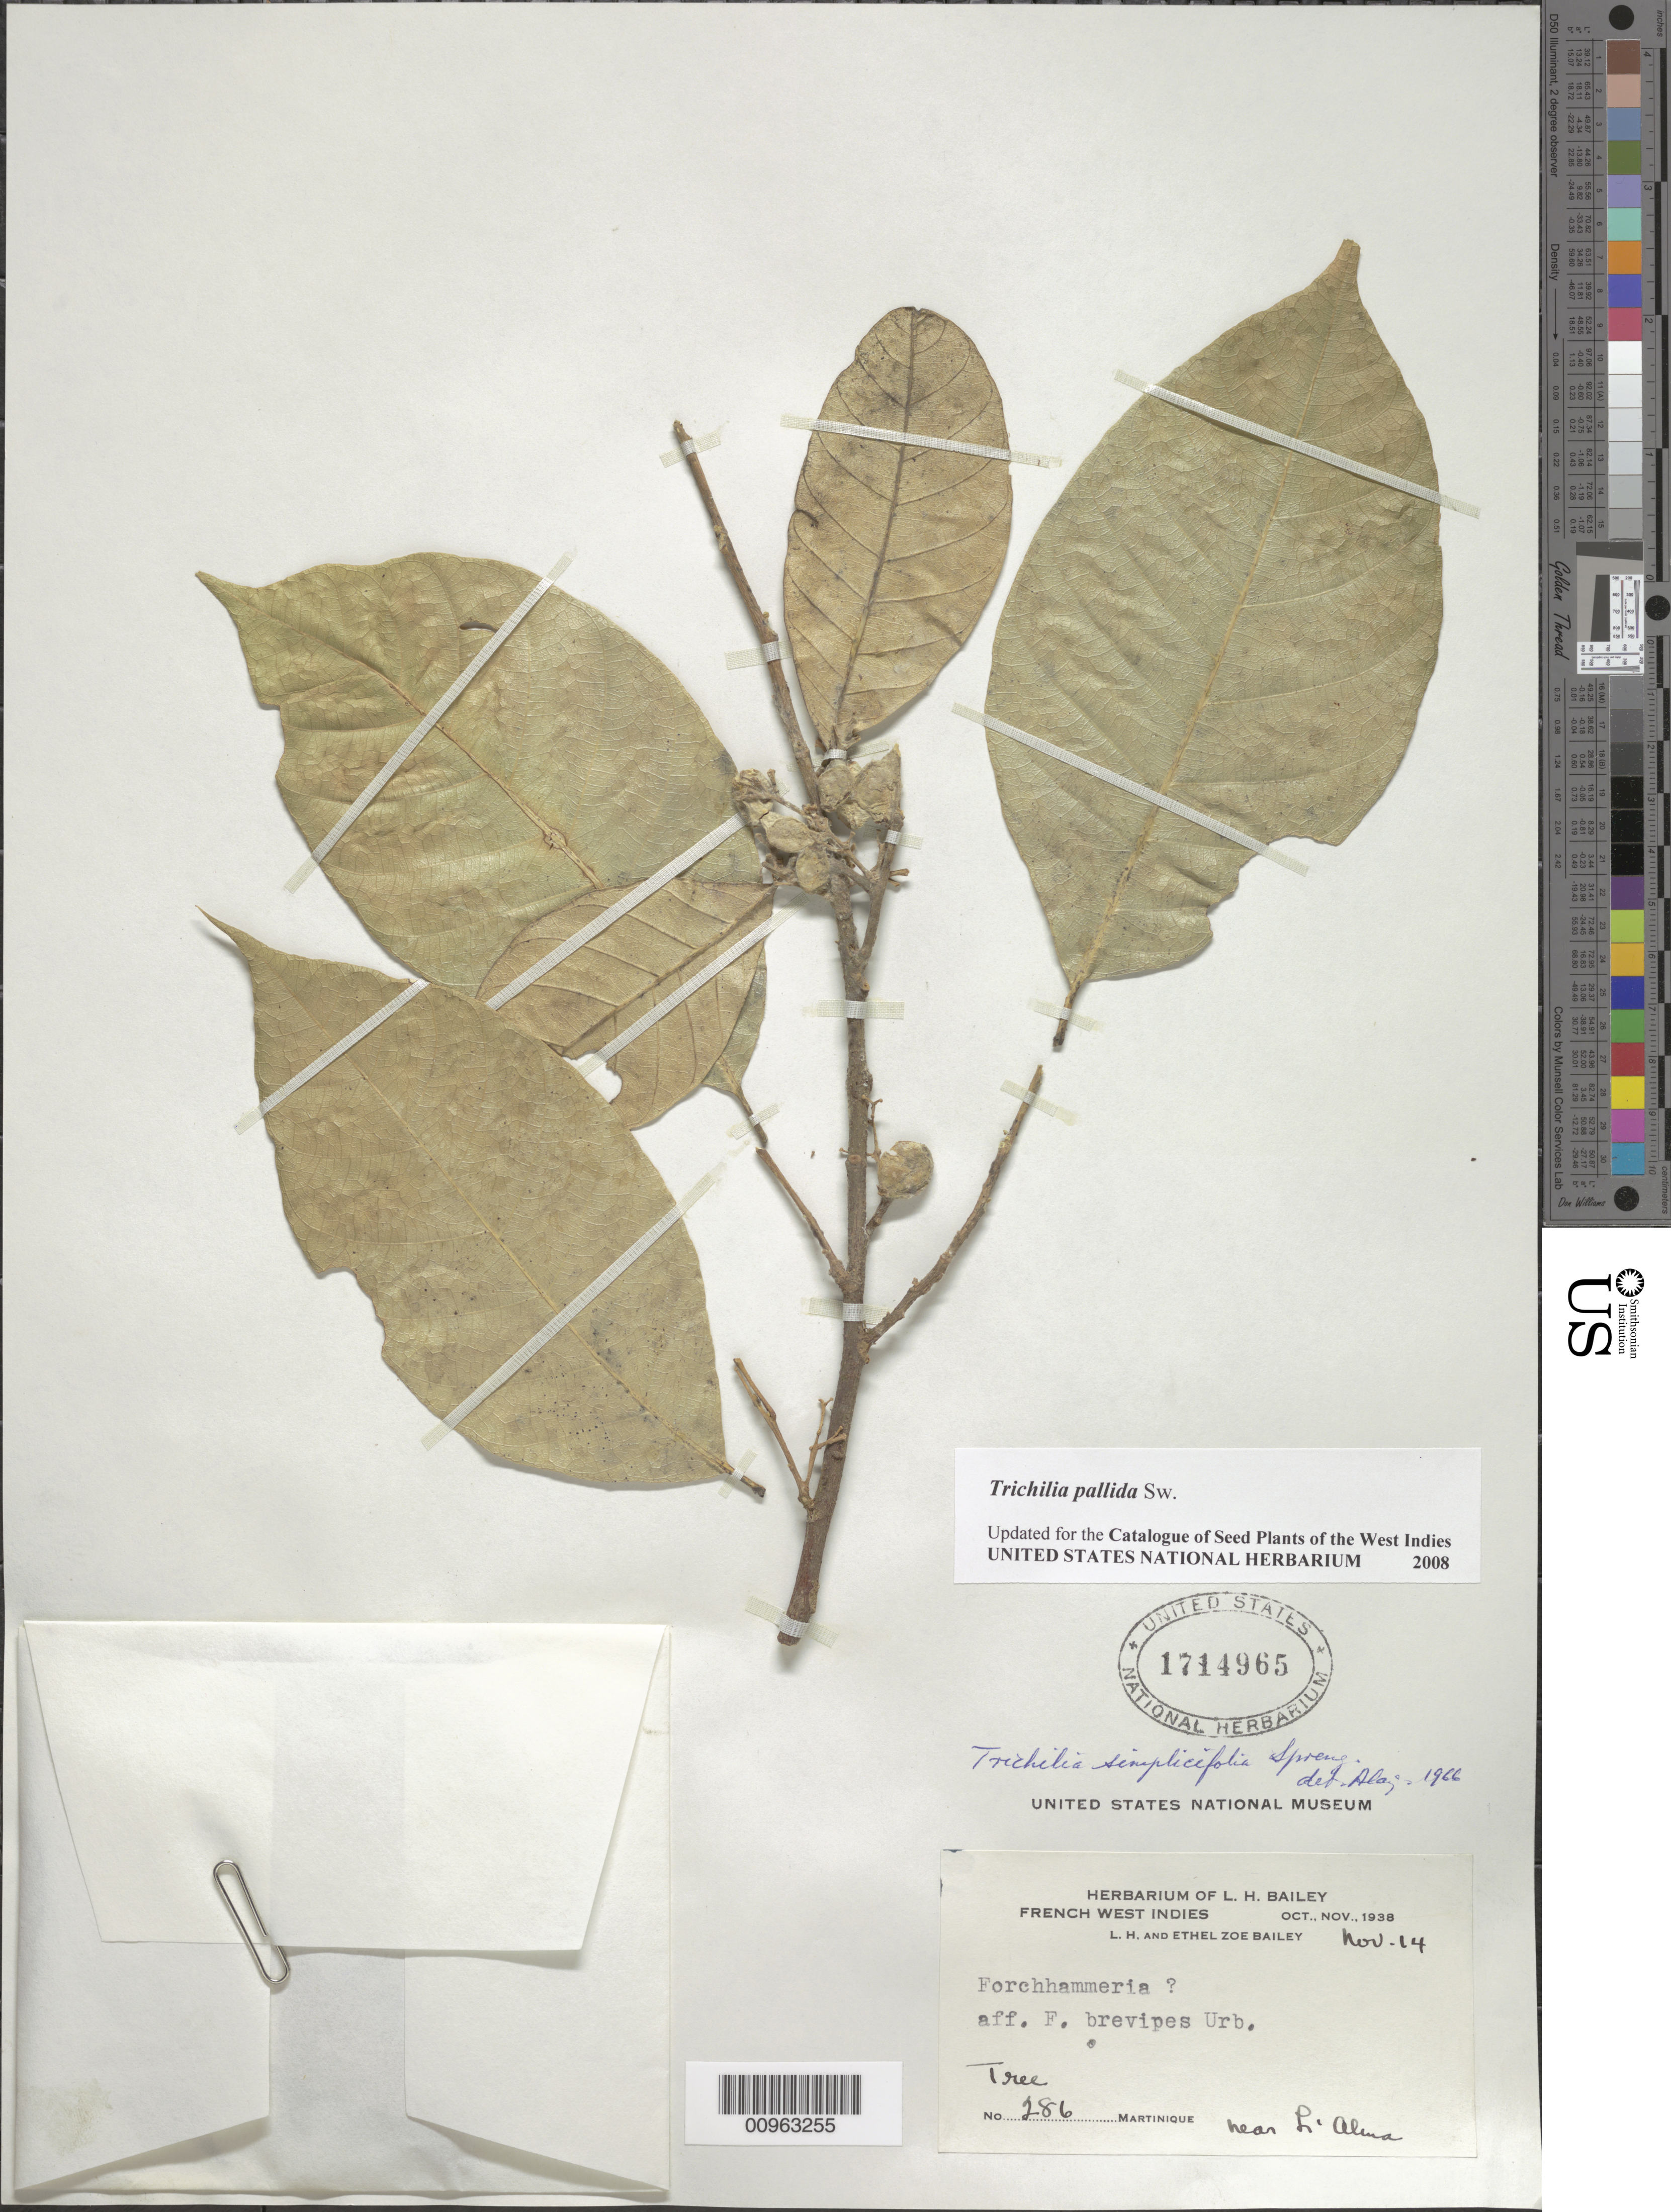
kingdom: Plantae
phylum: Tracheophyta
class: Magnoliopsida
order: Sapindales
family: Meliaceae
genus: Trichilia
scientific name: Trichilia pallida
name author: Sw.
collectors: L. H. Bailey & E. Z. Bailey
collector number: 286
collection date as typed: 14 Nov 1938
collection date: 1938-11-14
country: Martinique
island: Martinique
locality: Near L'Alma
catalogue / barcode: US 1714965